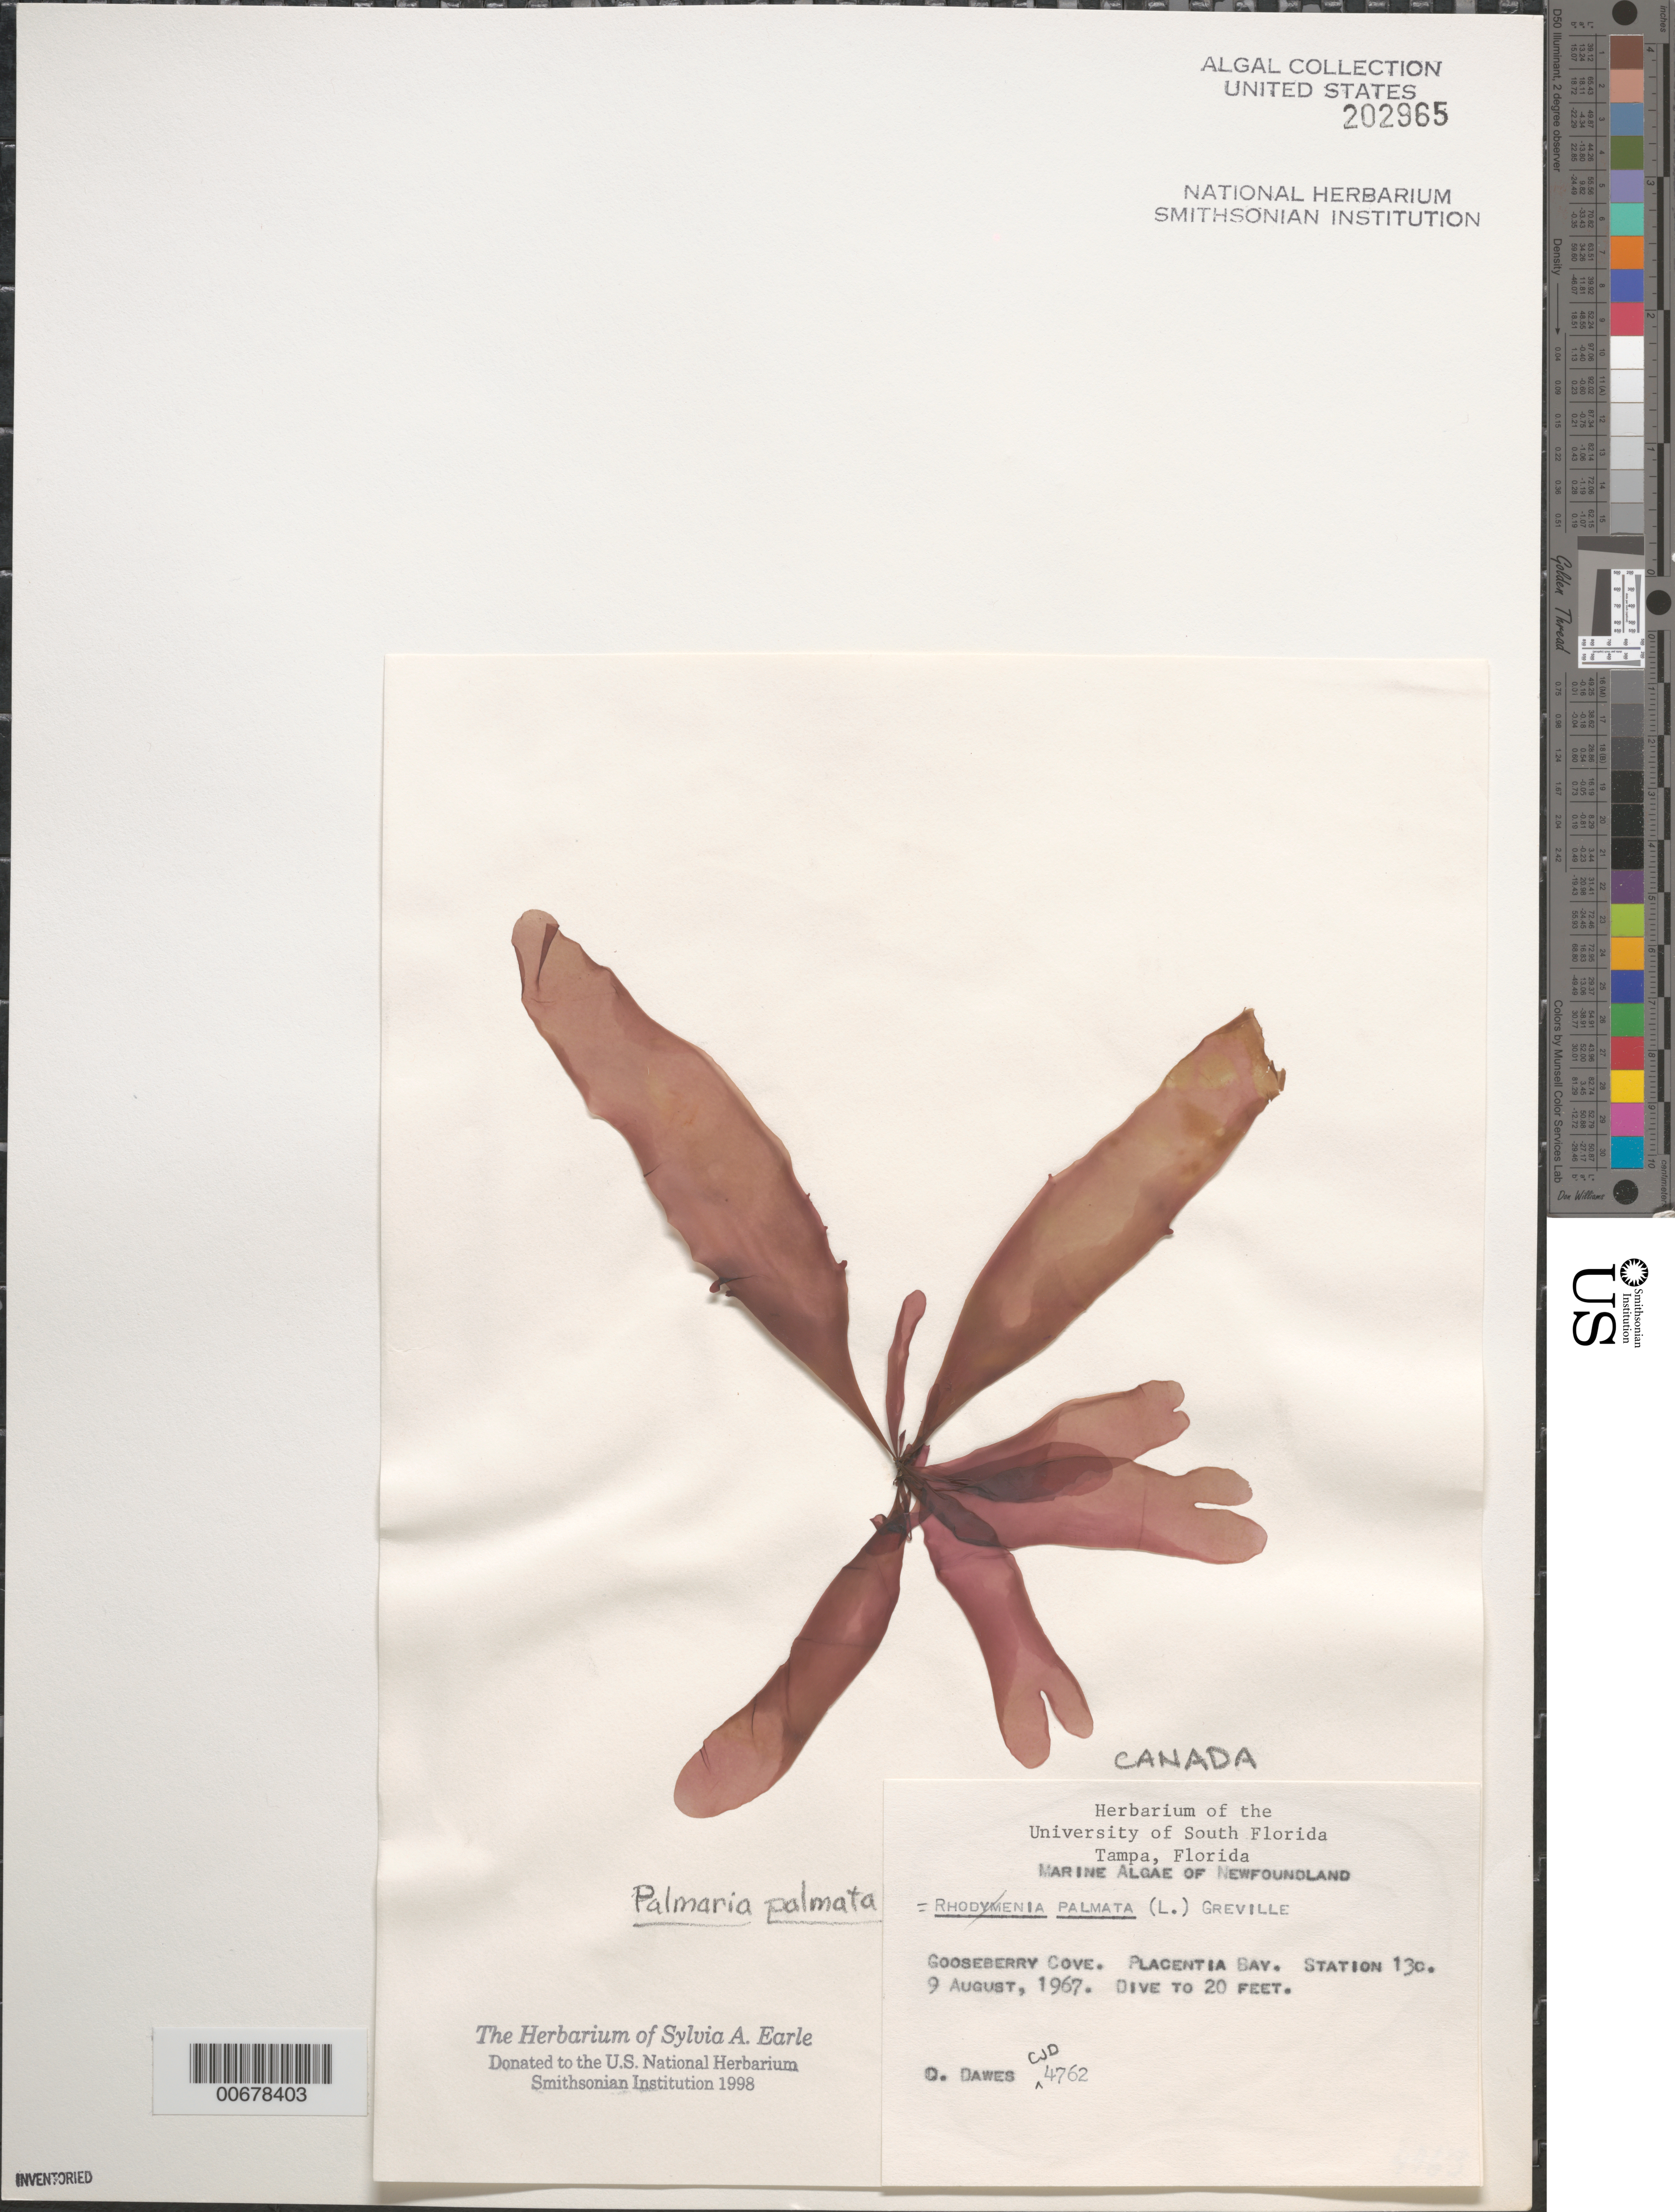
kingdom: Plantae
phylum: Rhodophyta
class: Florideophyceae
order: Palmariales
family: Palmariaceae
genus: Palmaria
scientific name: Palmaria palmata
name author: (L.) F. Weber & D. Mohr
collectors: C. Dawes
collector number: CJD 4762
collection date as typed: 09 Aug 1967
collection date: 1967-08-09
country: Canada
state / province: Newfoundland and Labrador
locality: Gooseberry Cove, Placentia Bay, station 13c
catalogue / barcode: US 202965